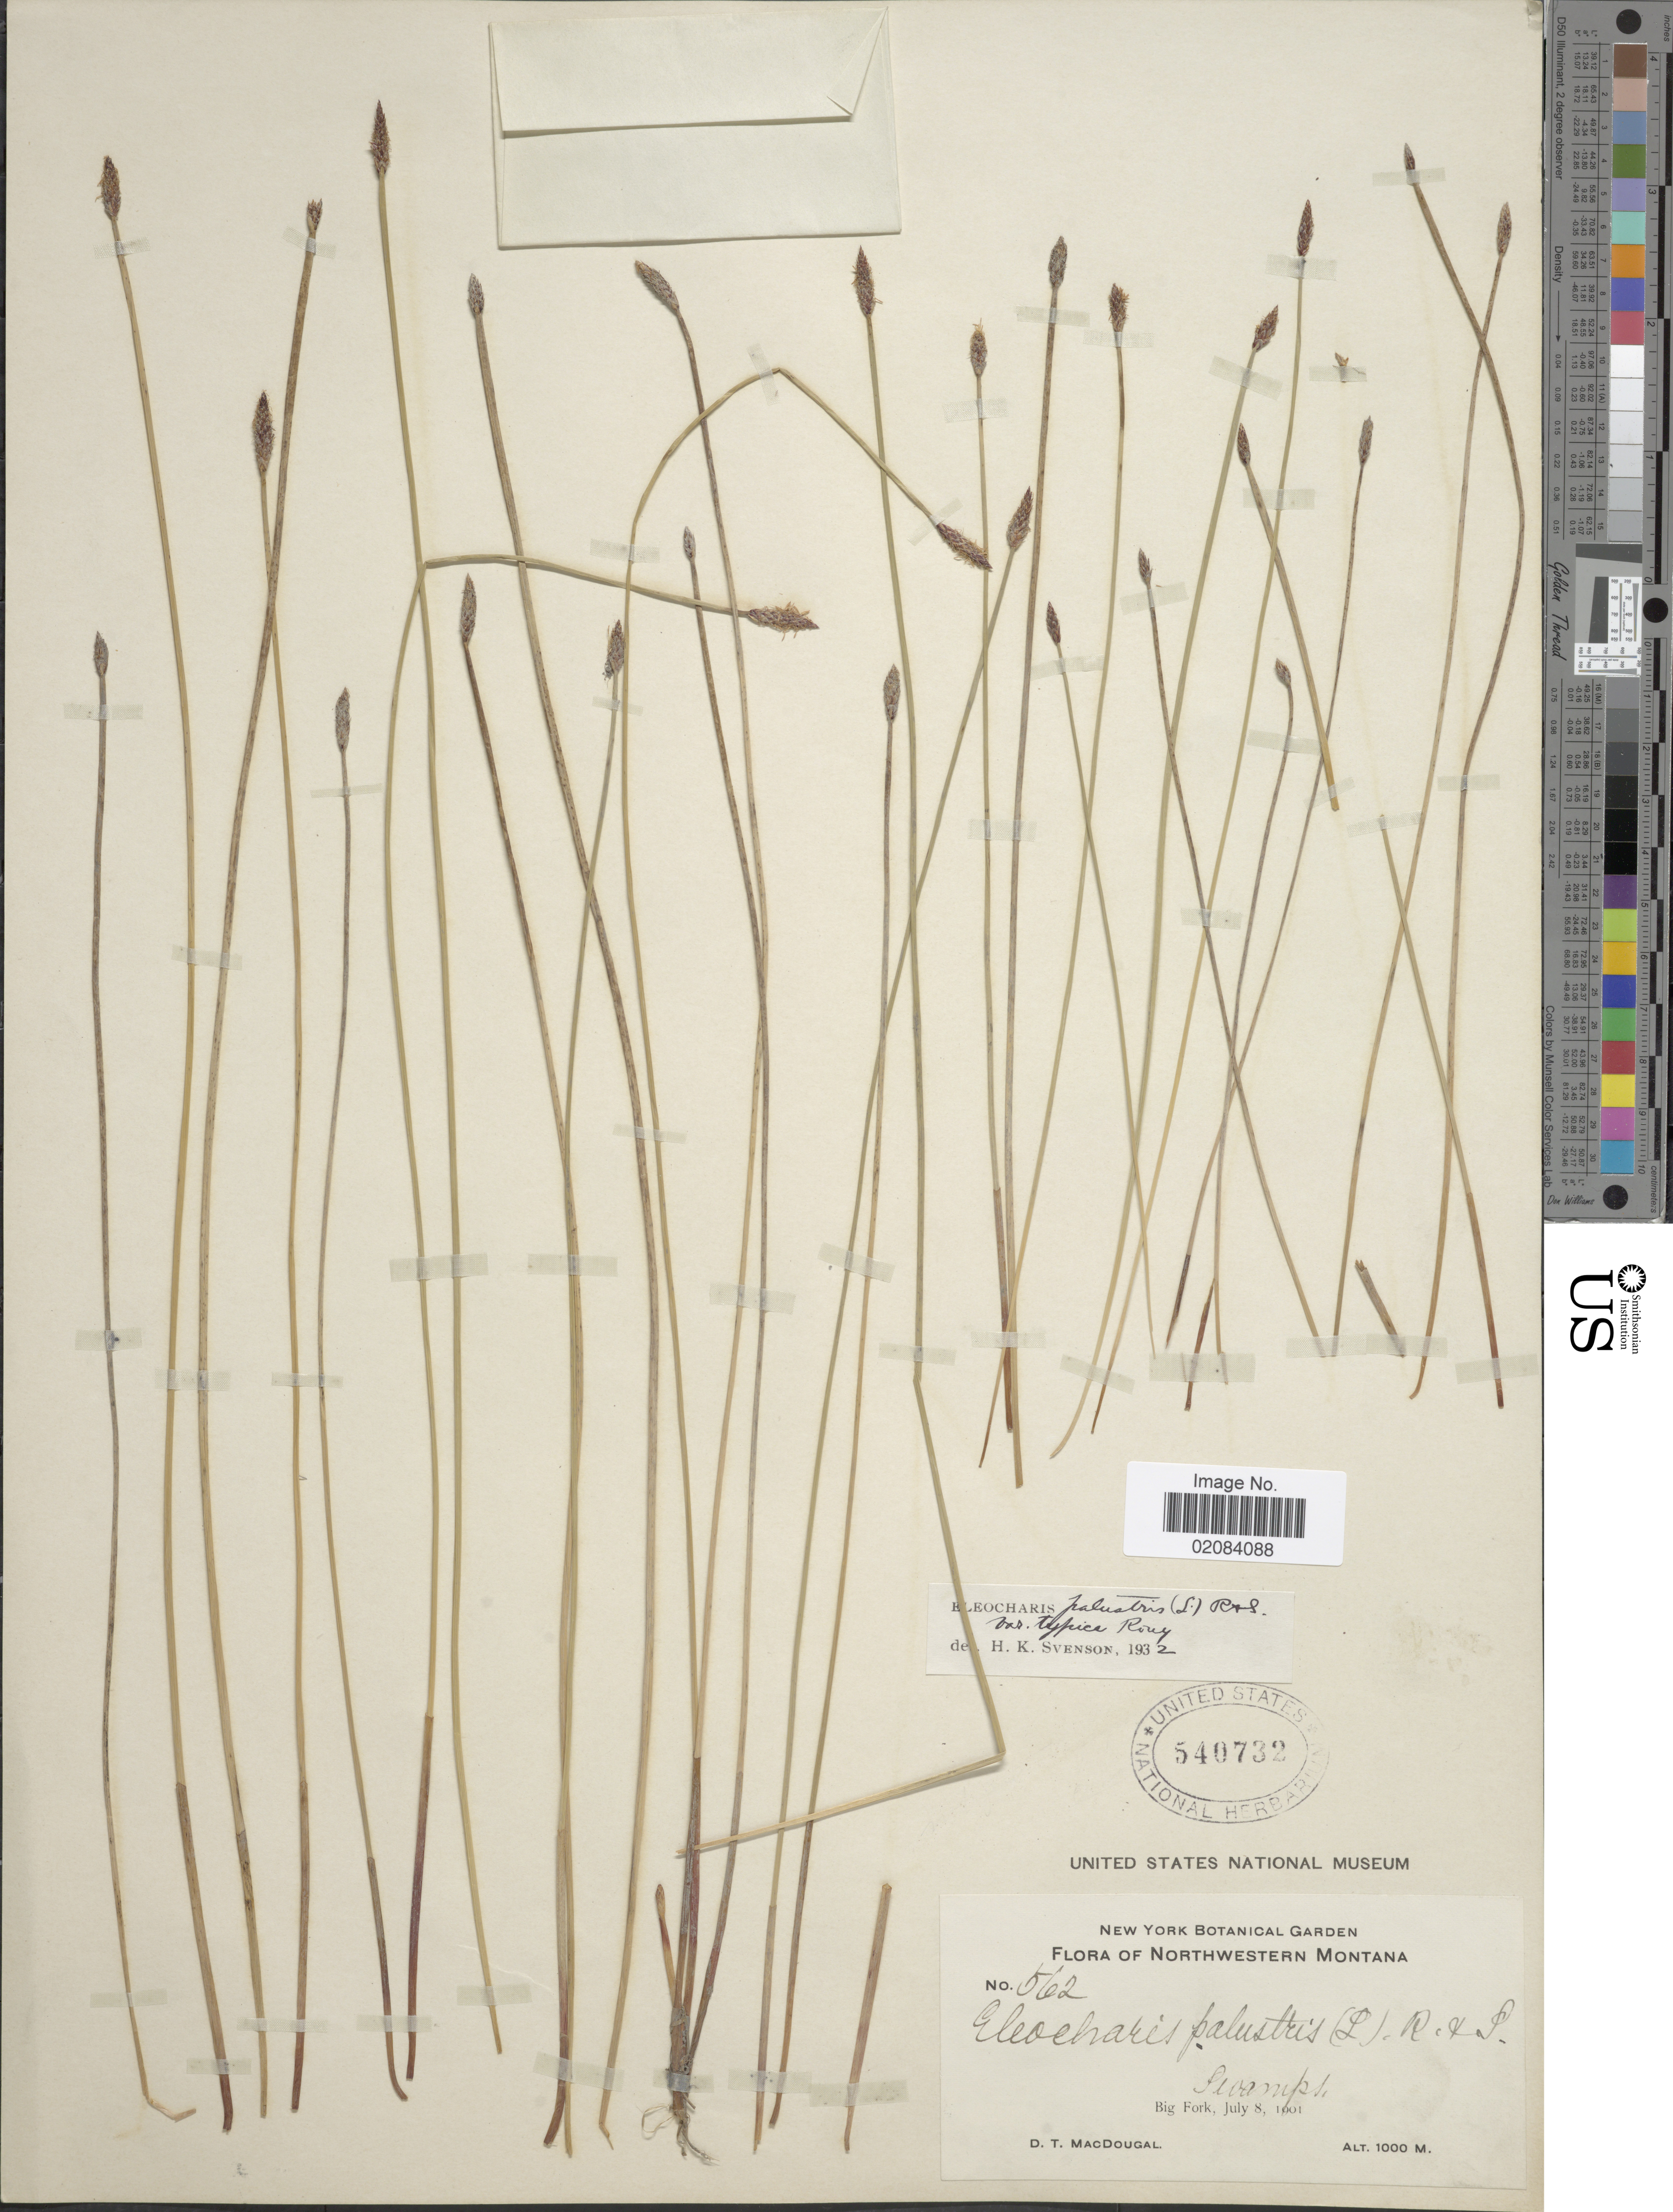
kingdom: Plantae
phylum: Tracheophyta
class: Liliopsida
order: Poales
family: Cyperaceae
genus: Eleocharis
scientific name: Eleocharis palustris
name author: (L.) Roem. & Schult.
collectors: D. T. MacDougal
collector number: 562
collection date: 1901-07-08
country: United States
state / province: Montana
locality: Northwestern Montana, Swamps. Big Fork.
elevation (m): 1000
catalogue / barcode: US 540732